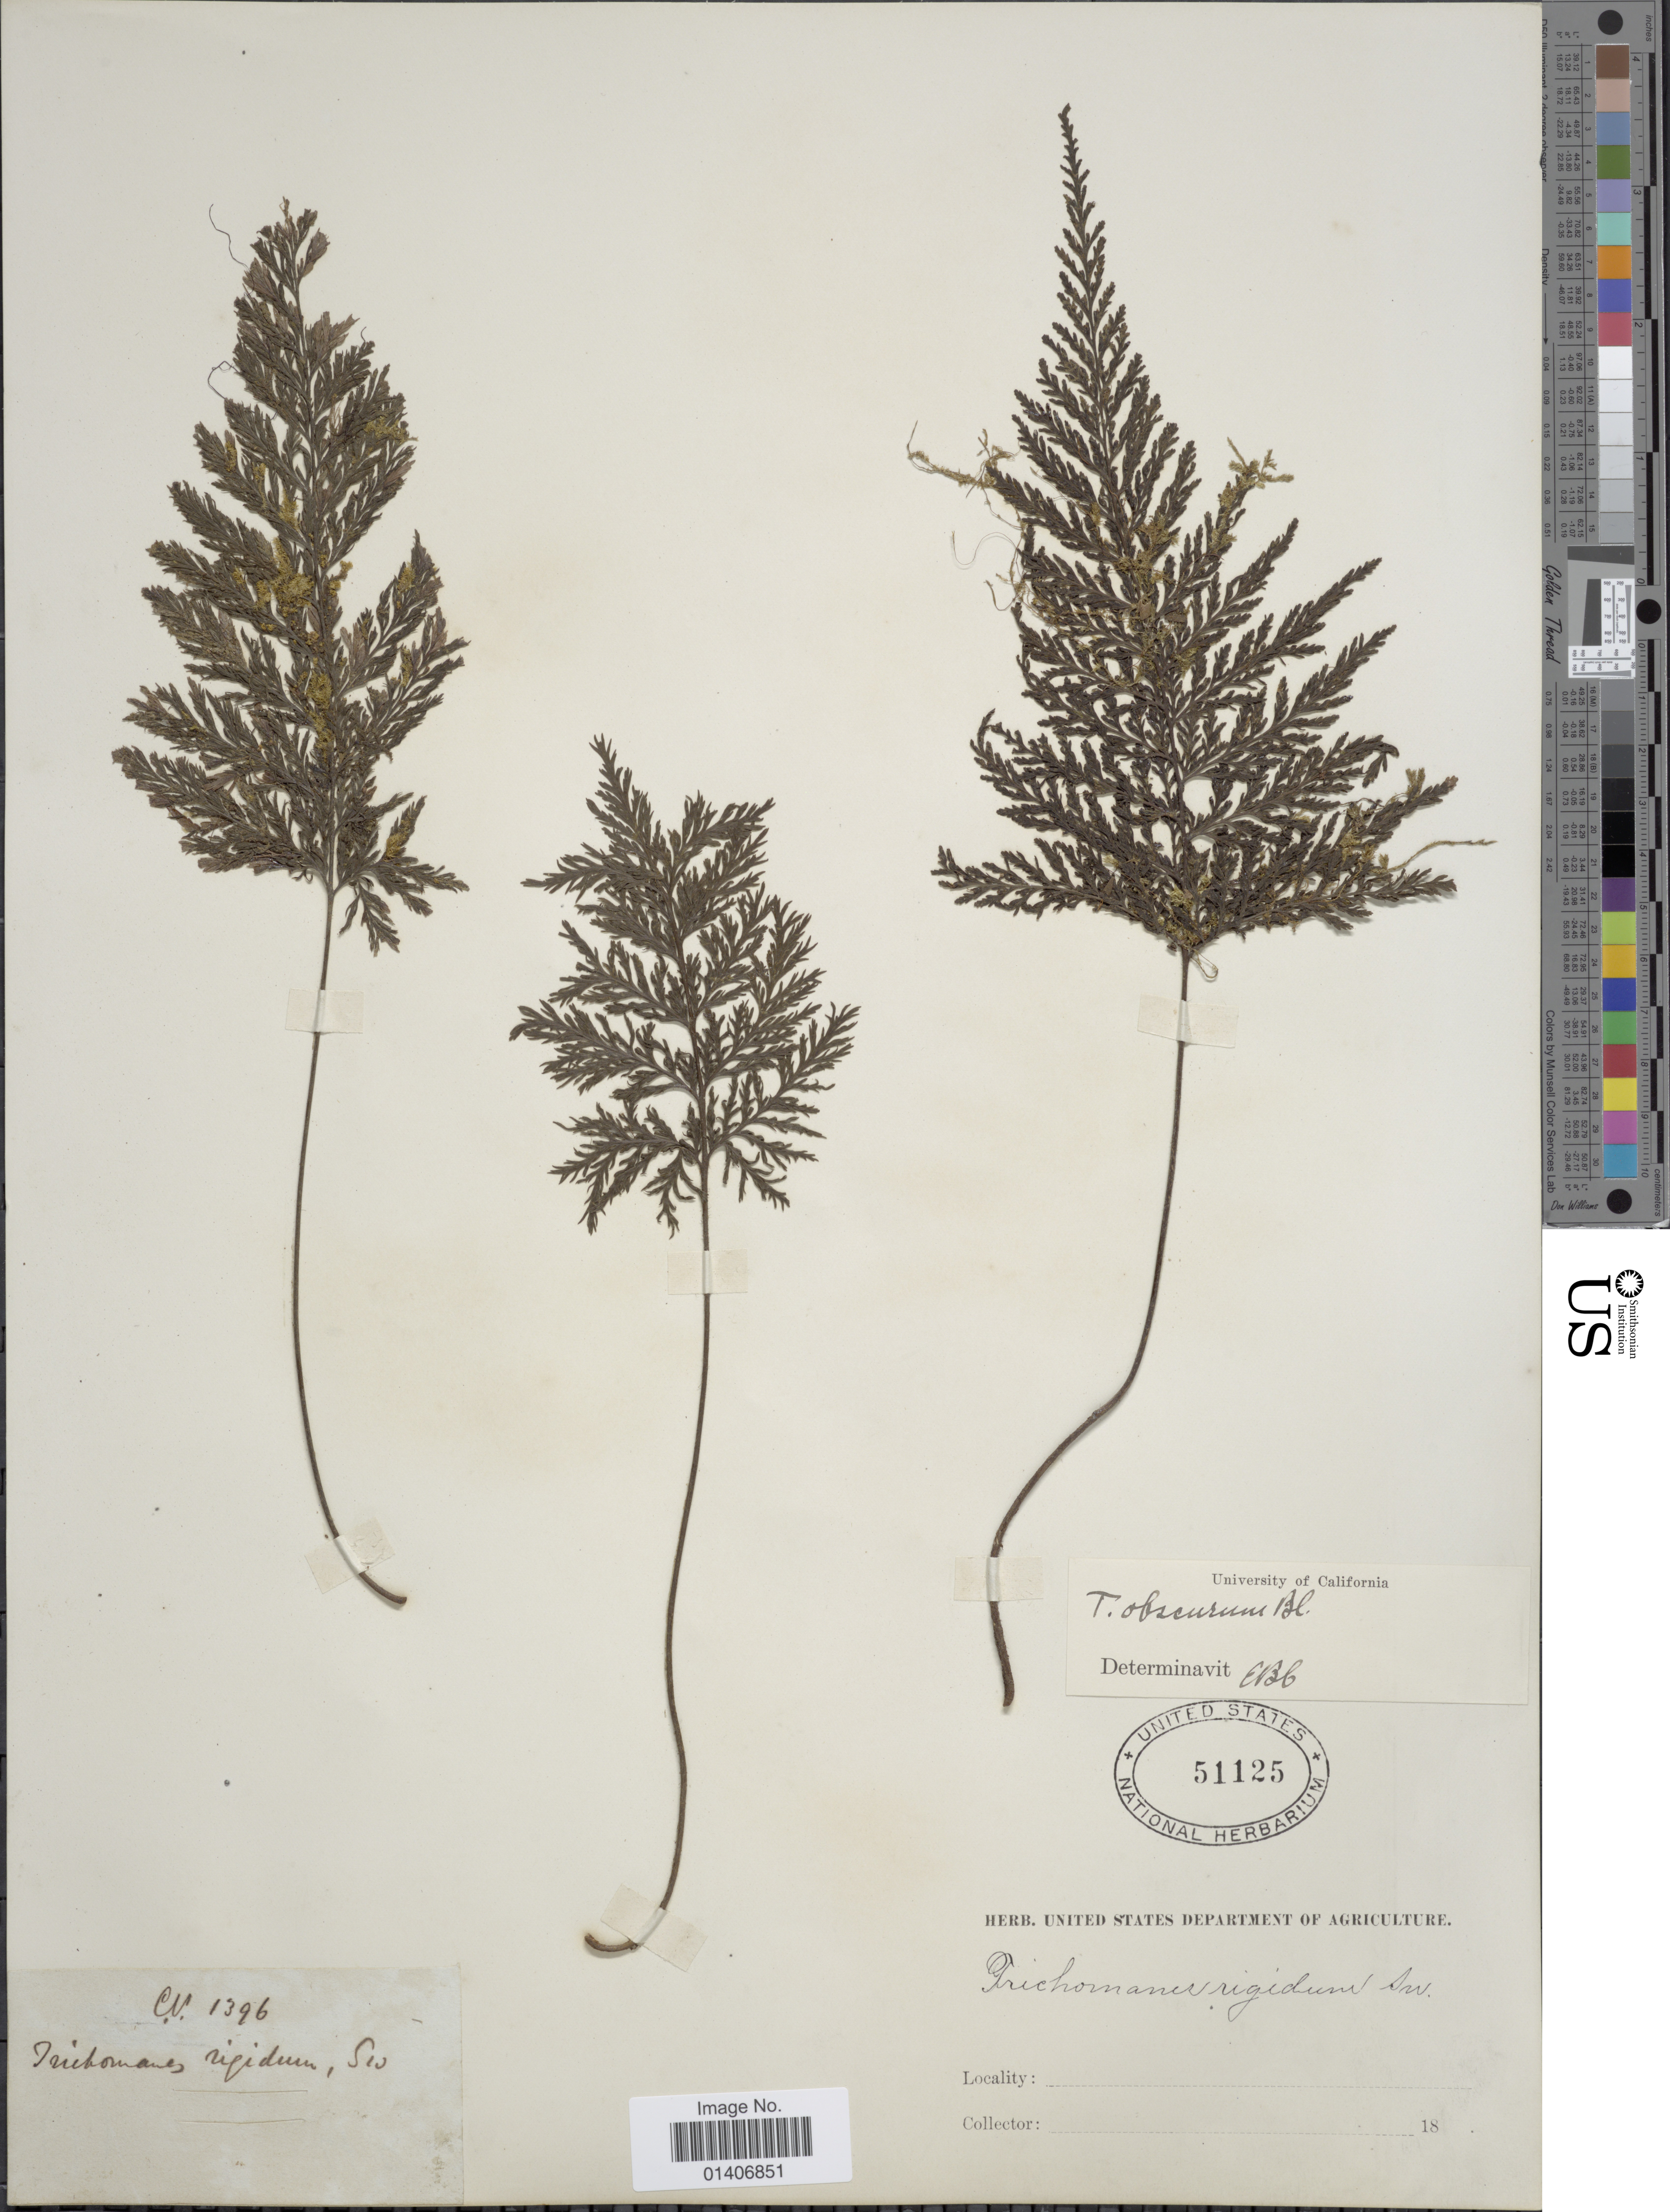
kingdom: Plantae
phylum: Tracheophyta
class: Polypodiopsida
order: Hymenophyllales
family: Hymenophyllaceae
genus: Abrodictyum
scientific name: Abrodictyum obscurum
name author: (Blume) Ebihara & K. Iwats.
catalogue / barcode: US 51125